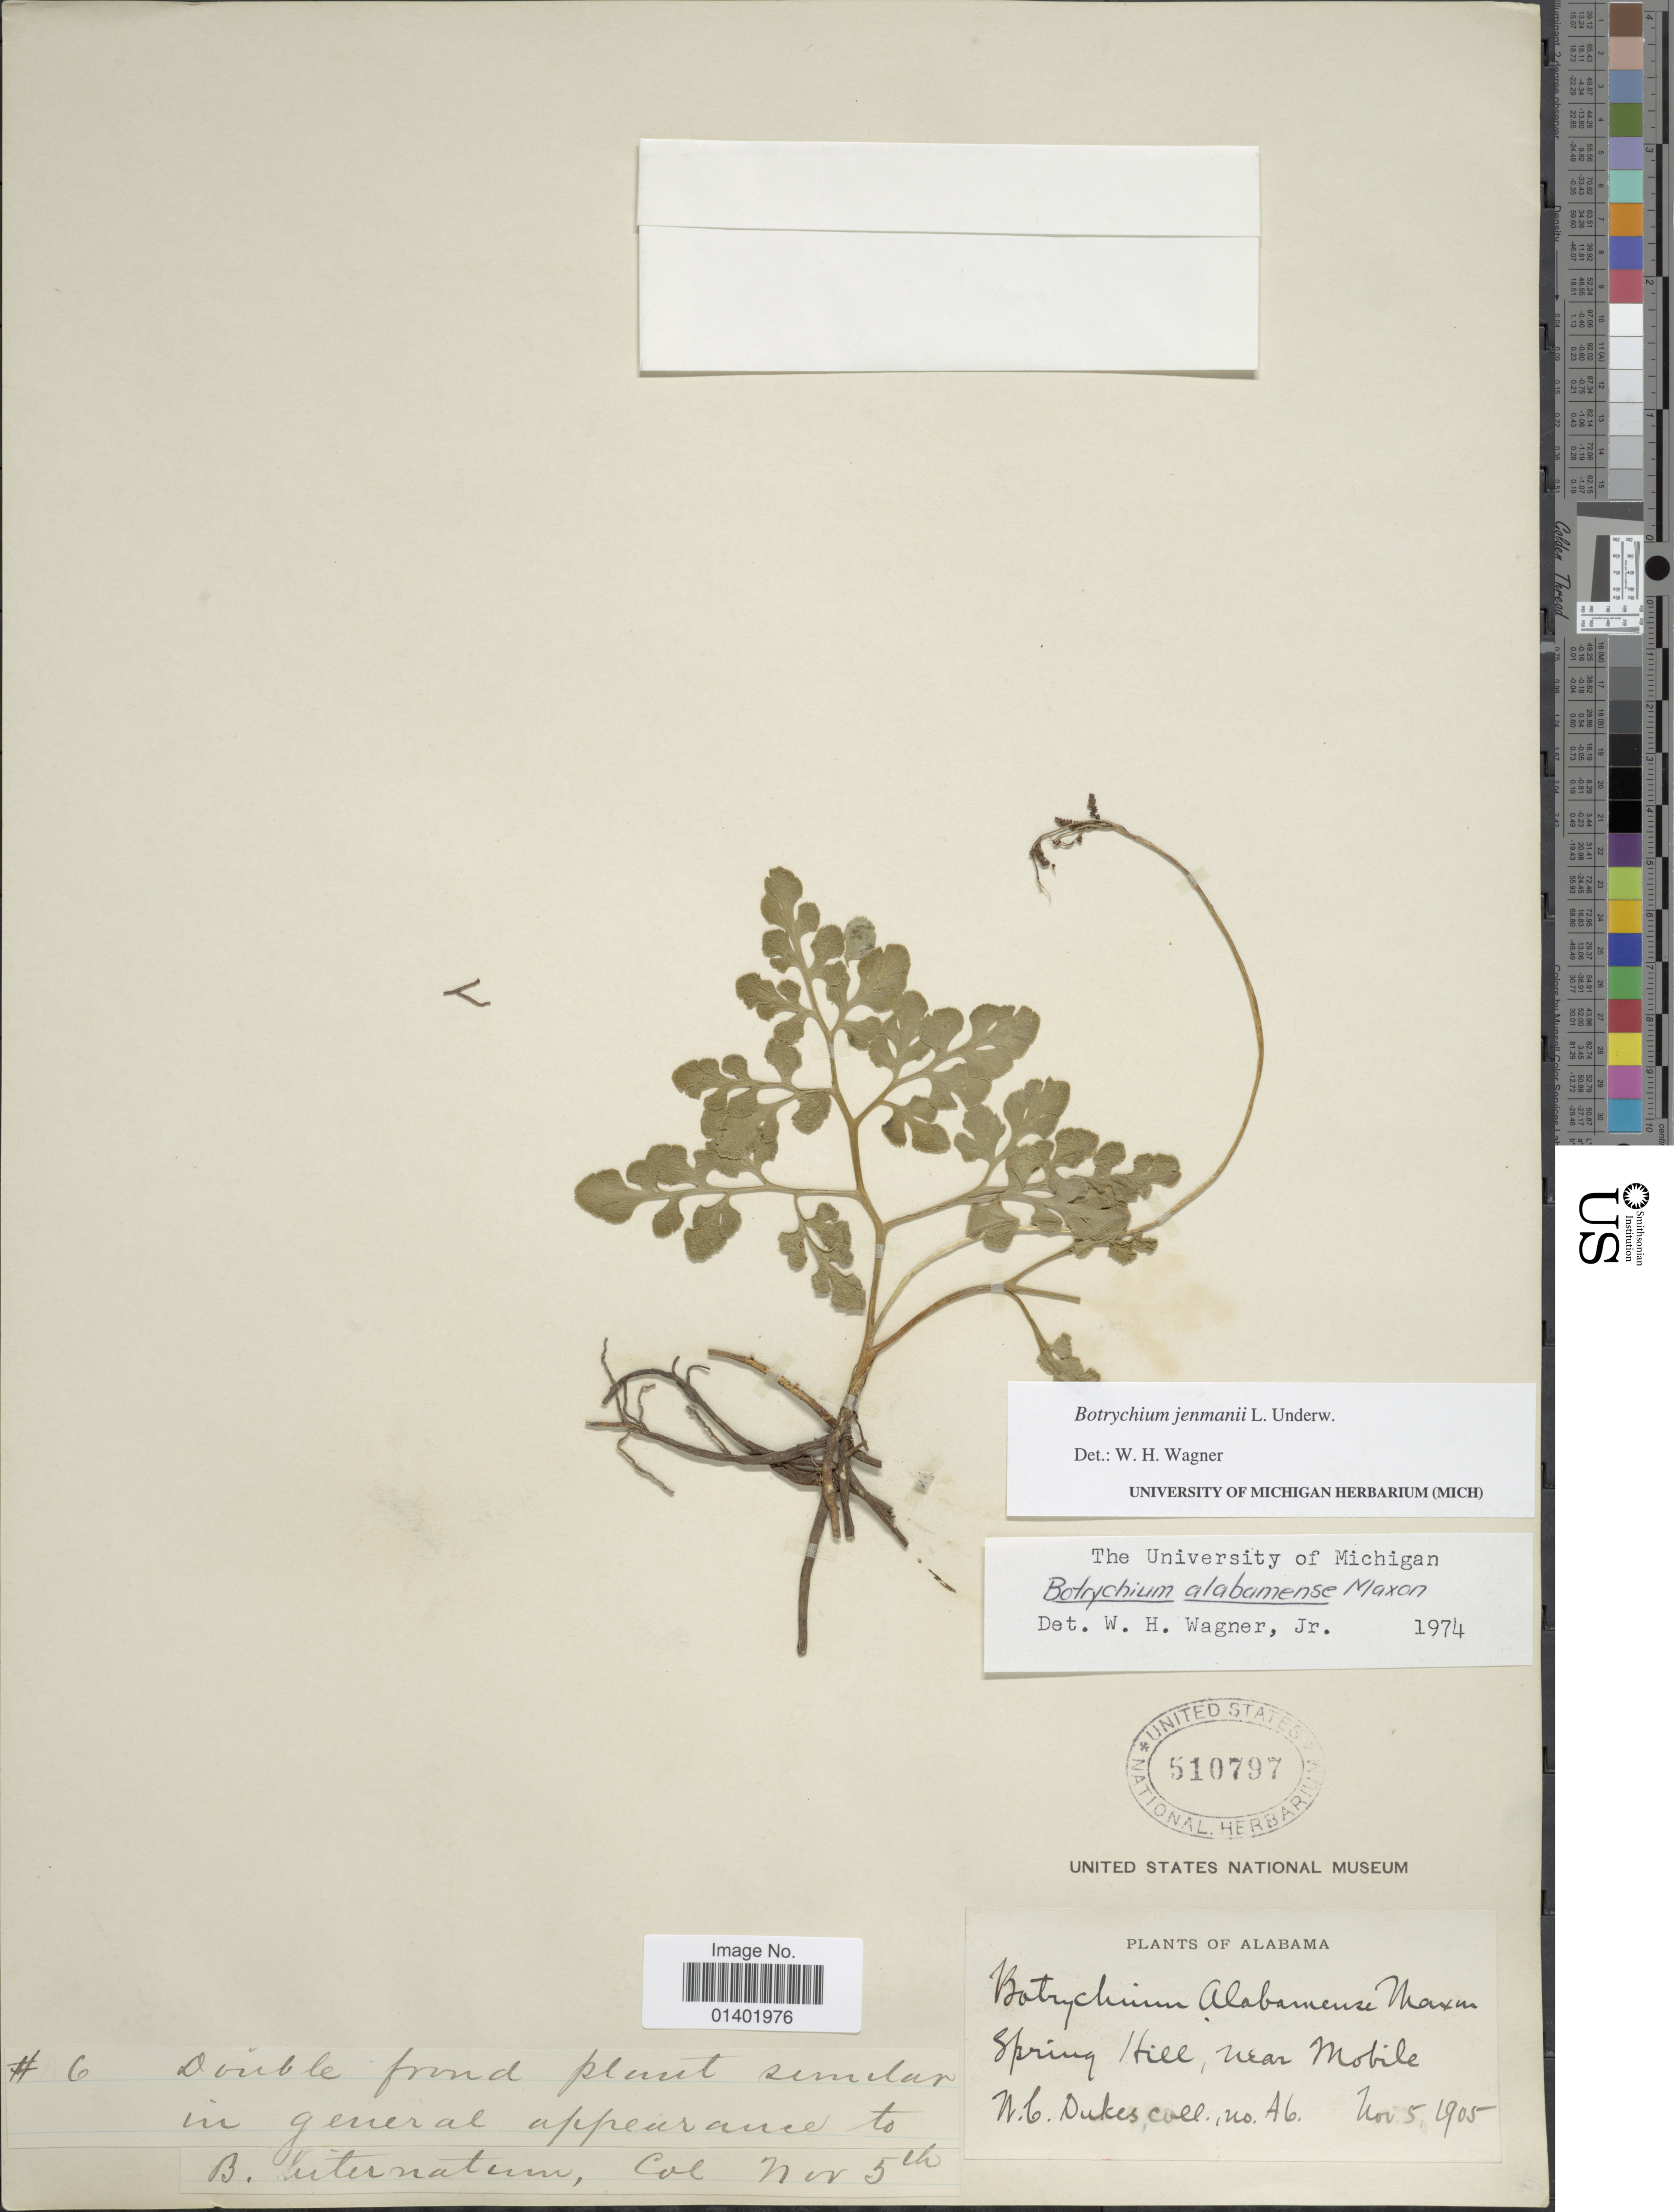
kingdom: Plantae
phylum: Tracheophyta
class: Polypodiopsida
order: Ophioglossales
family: Ophioglossaceae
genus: Botrychium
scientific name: Botrychium jenmanii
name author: Underw.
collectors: W. C. Dukes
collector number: A6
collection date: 1905-11-05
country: United States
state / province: Alabama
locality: Spring Hill, near Mobile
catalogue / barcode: US 510797